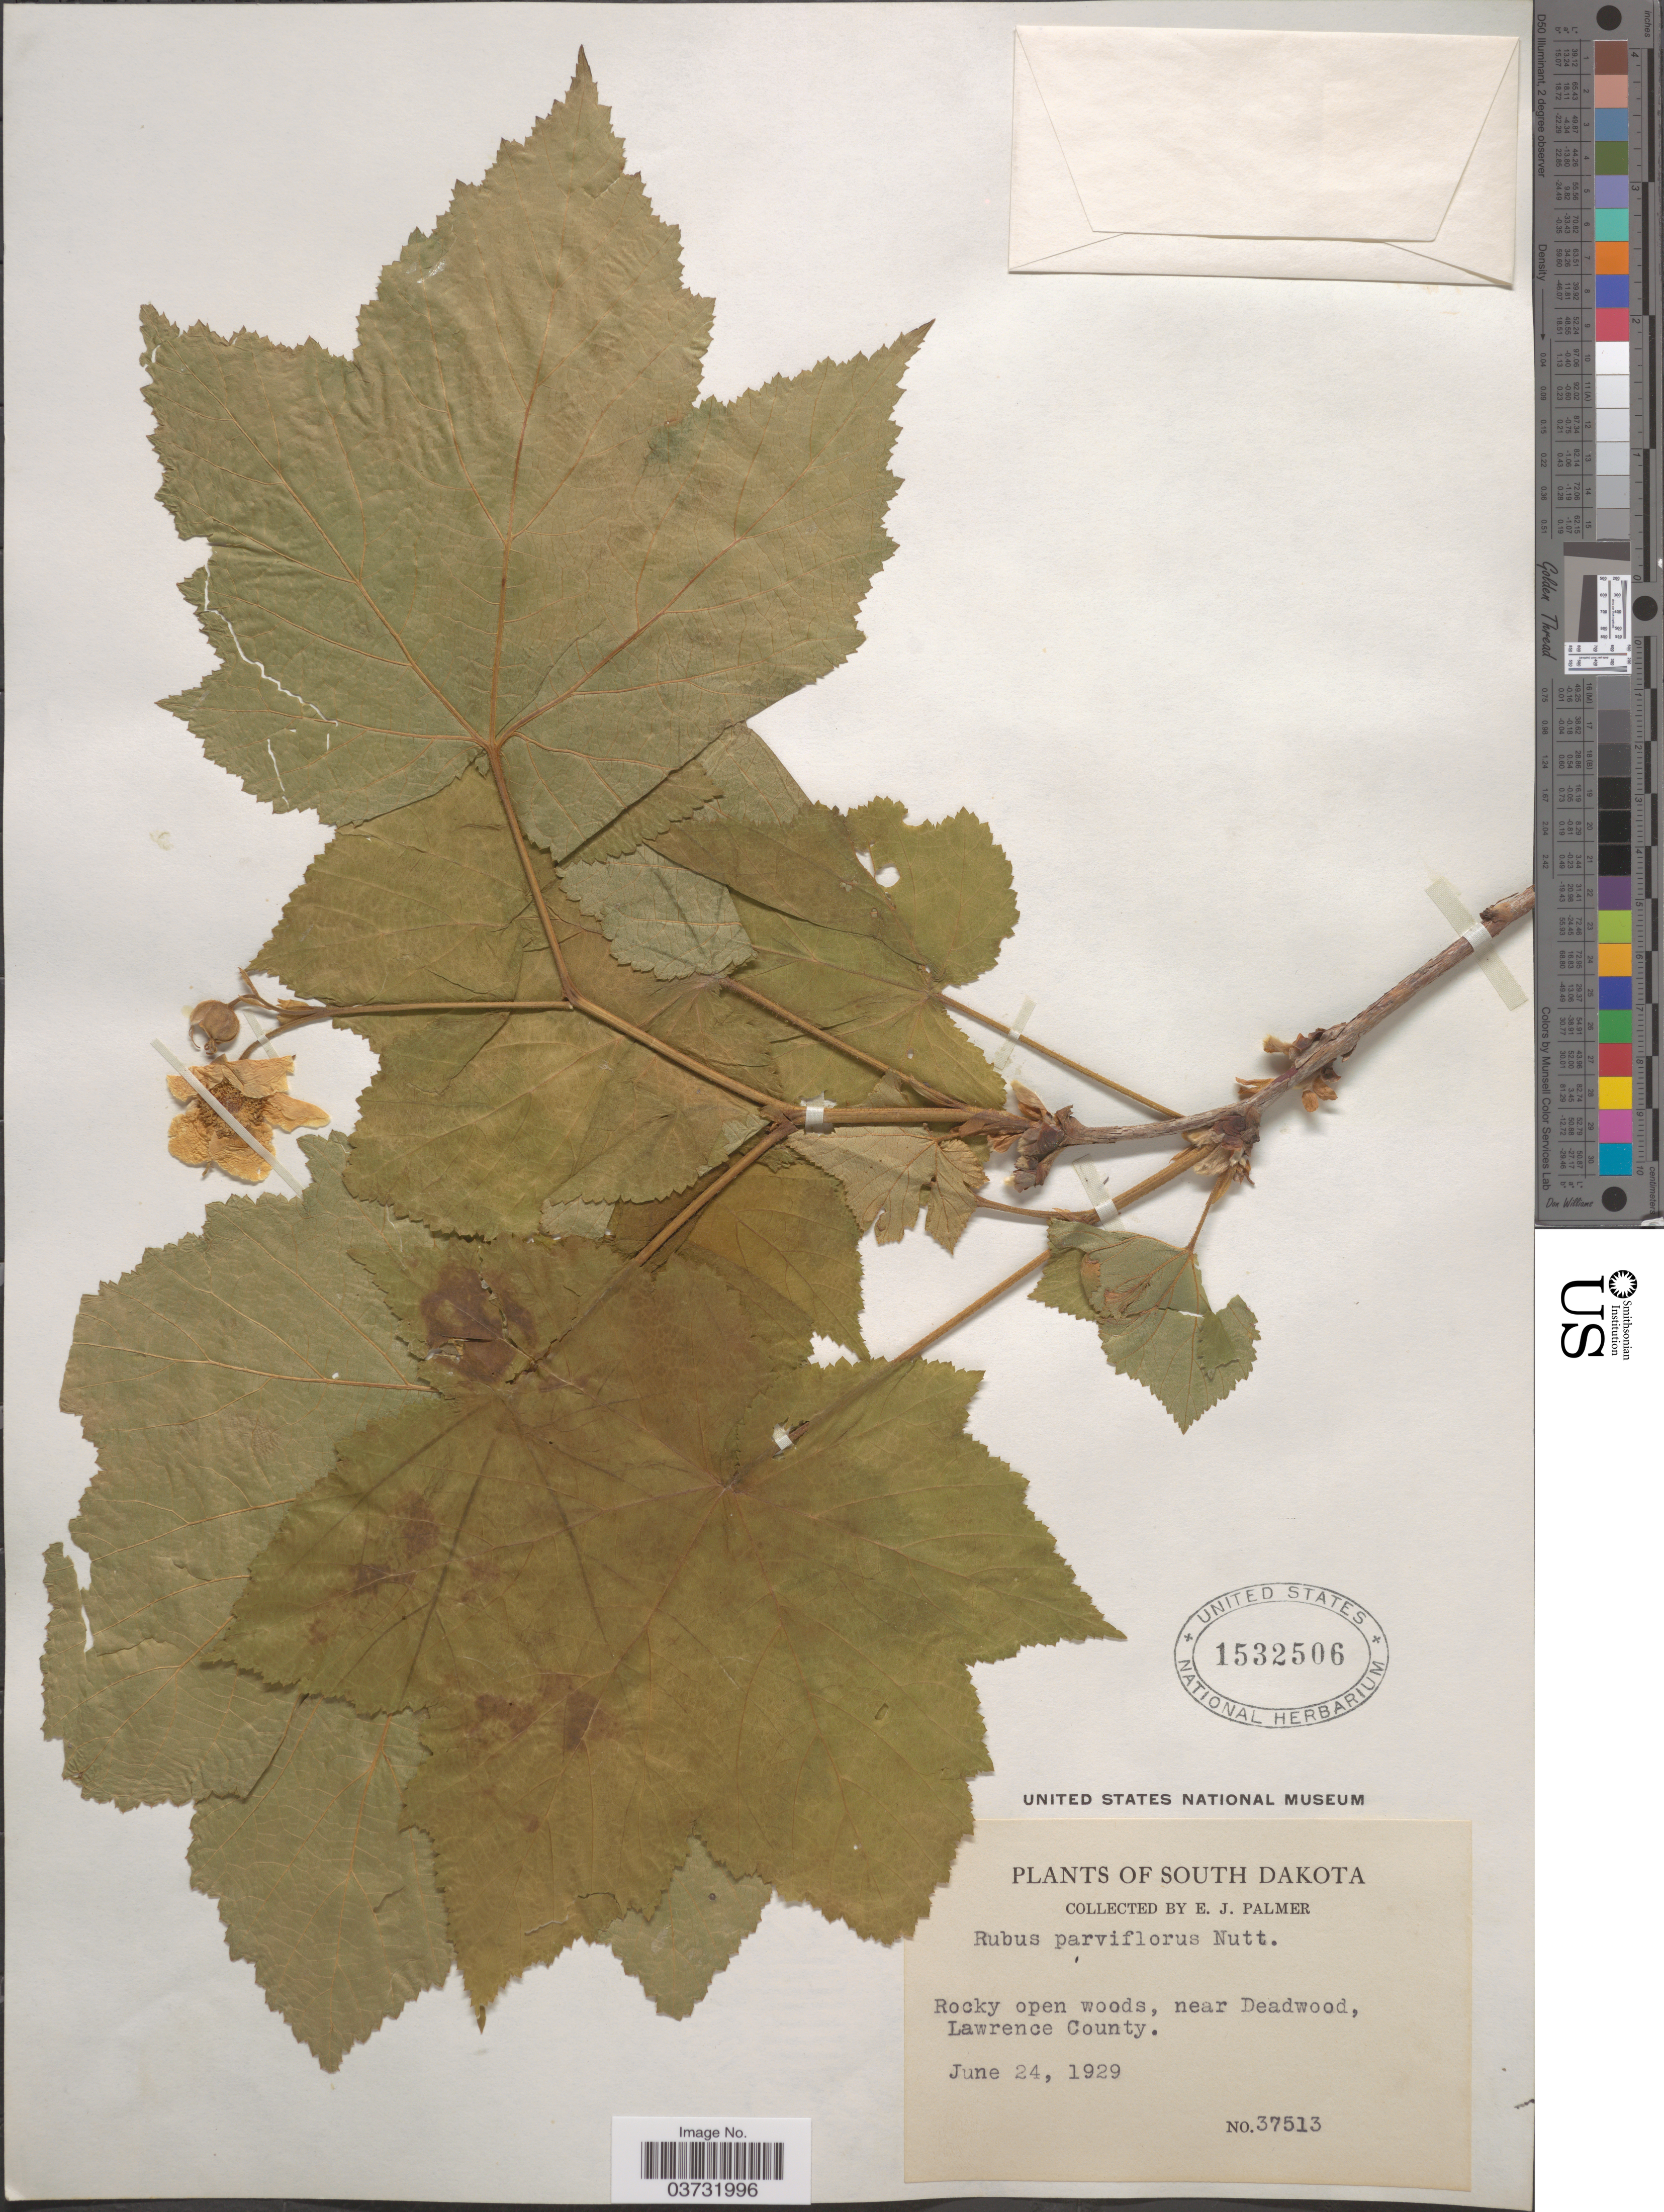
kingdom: Plantae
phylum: Tracheophyta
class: Magnoliopsida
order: Rosales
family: Rosaceae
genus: Rubus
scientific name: Rubus parviflorus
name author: Nutt.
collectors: E. J. Palmer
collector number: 37513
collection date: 1929-06-24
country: United States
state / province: South Dakota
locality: Rocky open woods, near Deadwood, Lawrence County.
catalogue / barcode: US 1532506